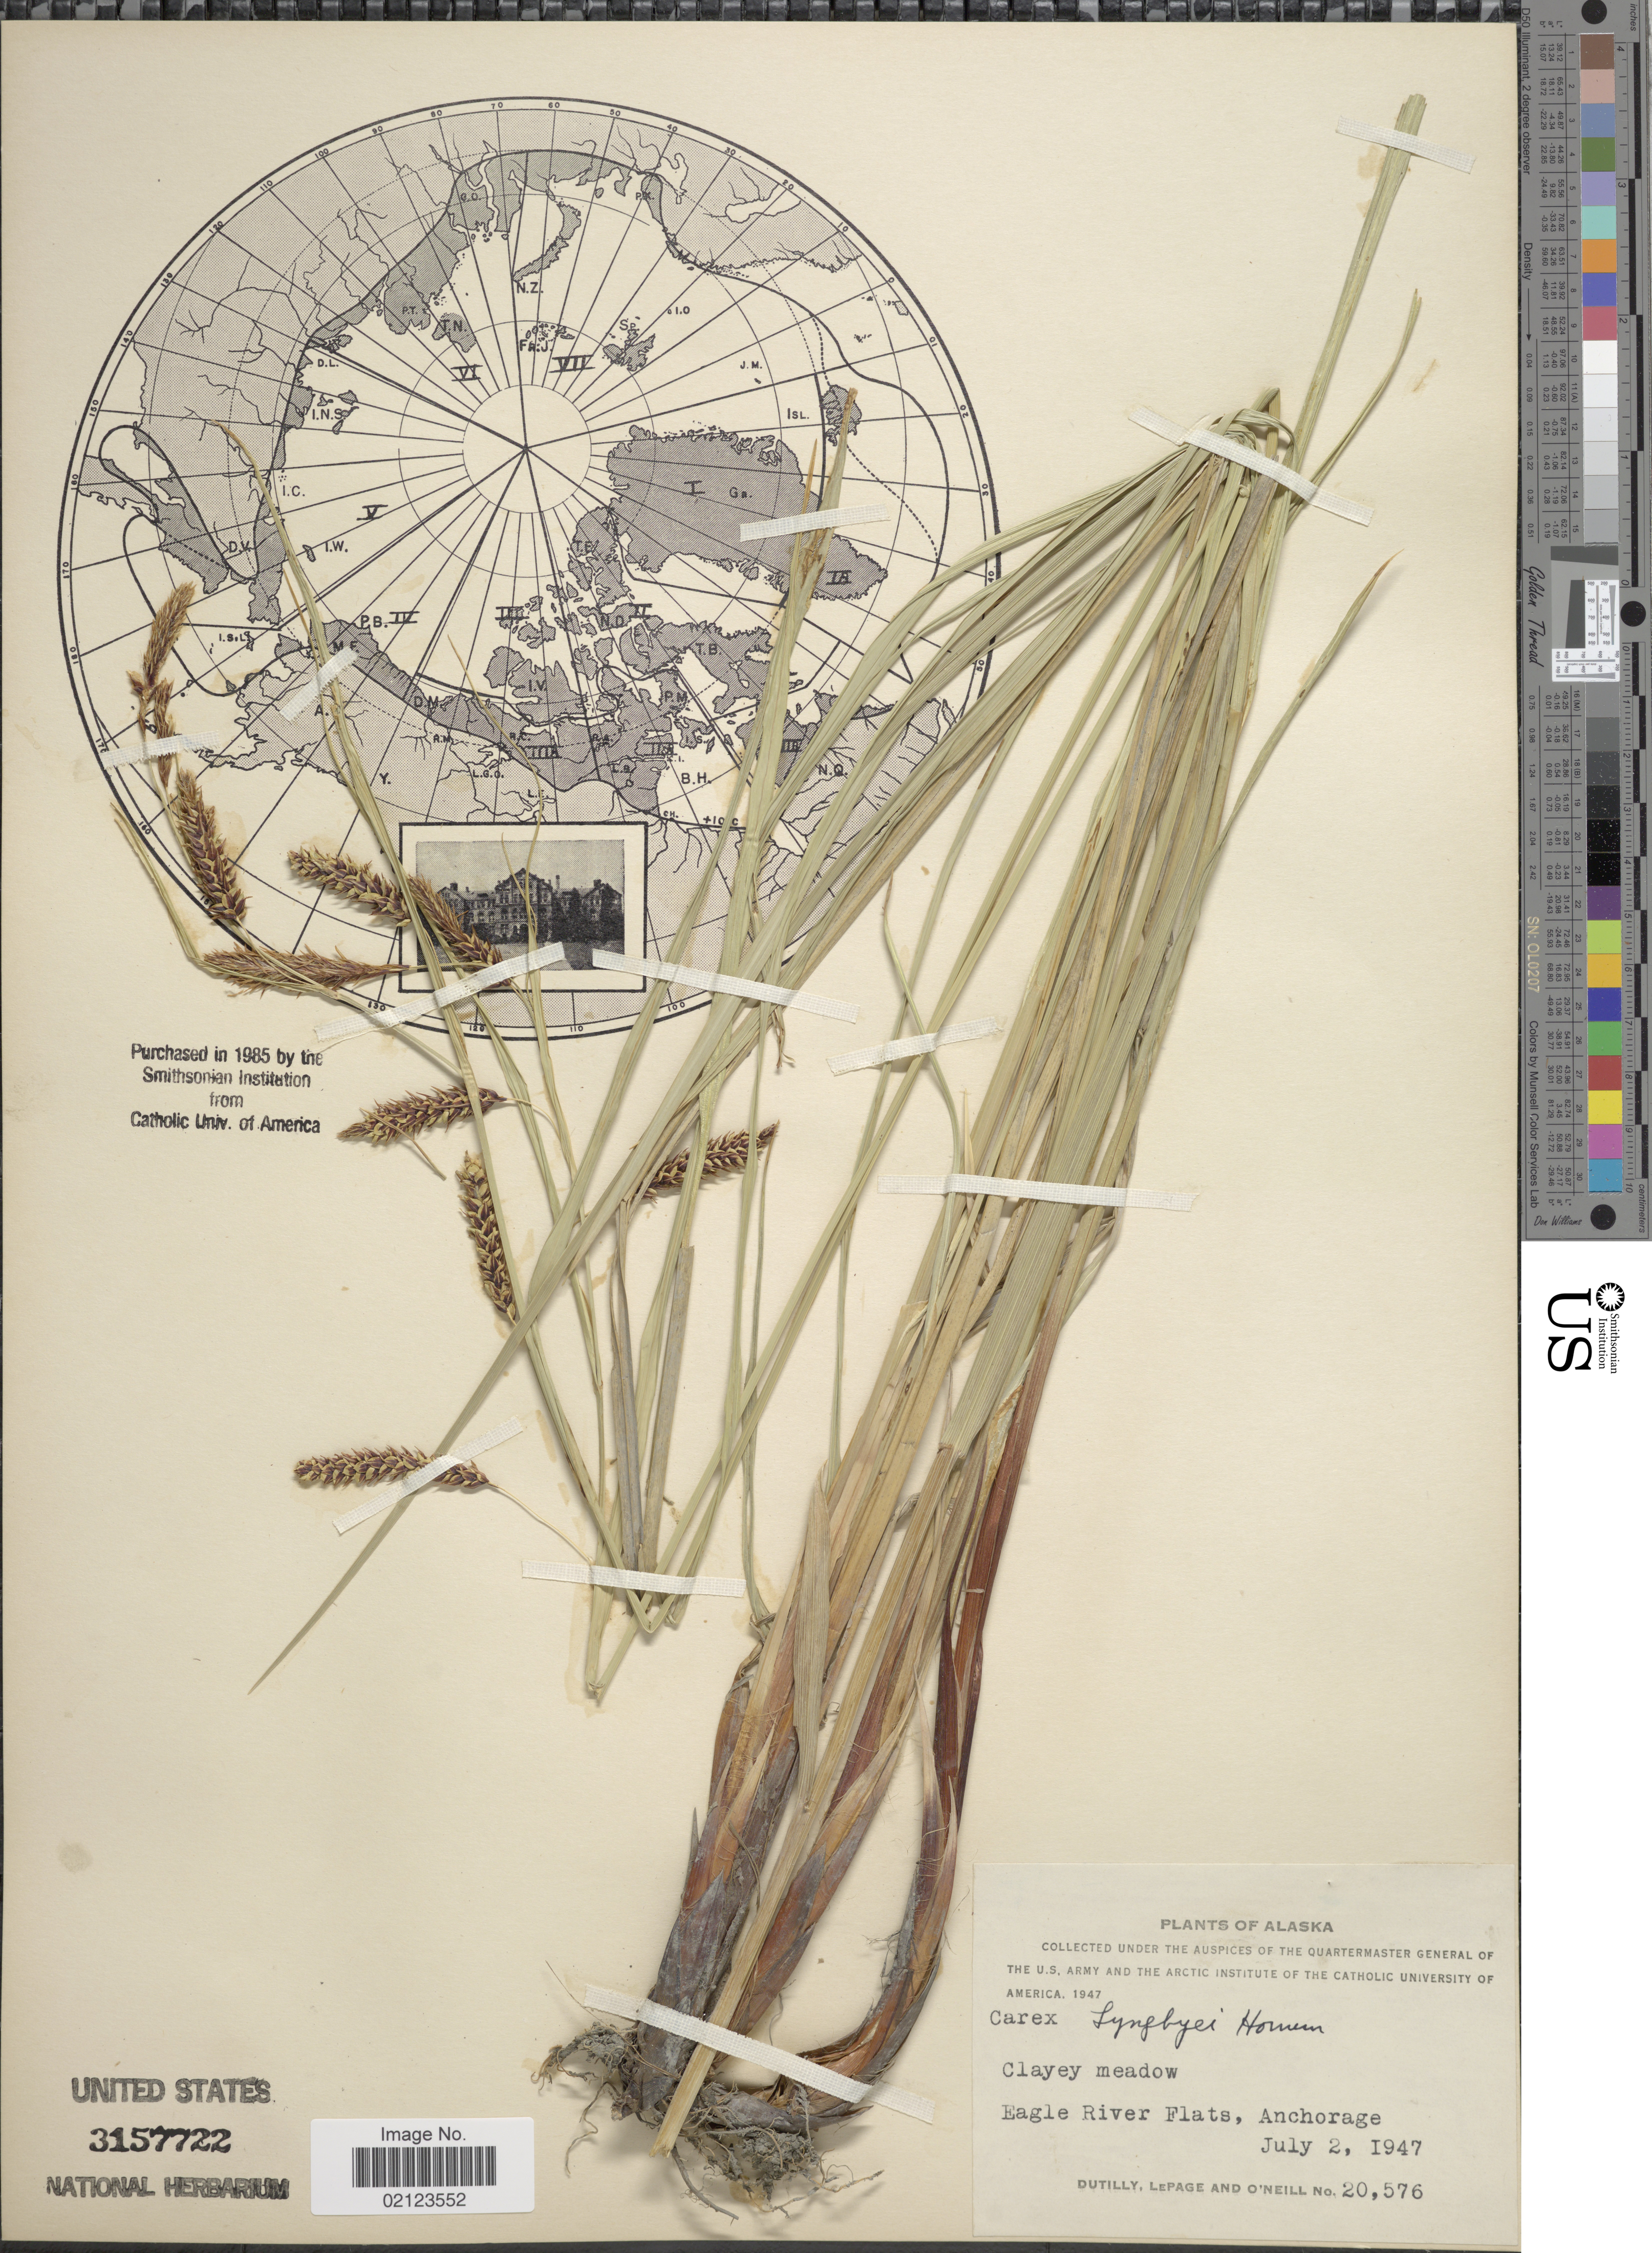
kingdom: Plantae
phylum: Tracheophyta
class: Liliopsida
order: Poales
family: Cyperaceae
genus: Carex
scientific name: Carex lyngbyei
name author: Hornem.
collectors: -. Dutilly, -. LePage & -. O'Neill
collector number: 20576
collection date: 1947-07-02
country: United States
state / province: Alaska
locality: Clayey meadow. Eagle River Flats, Anchorage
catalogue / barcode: US 3157722